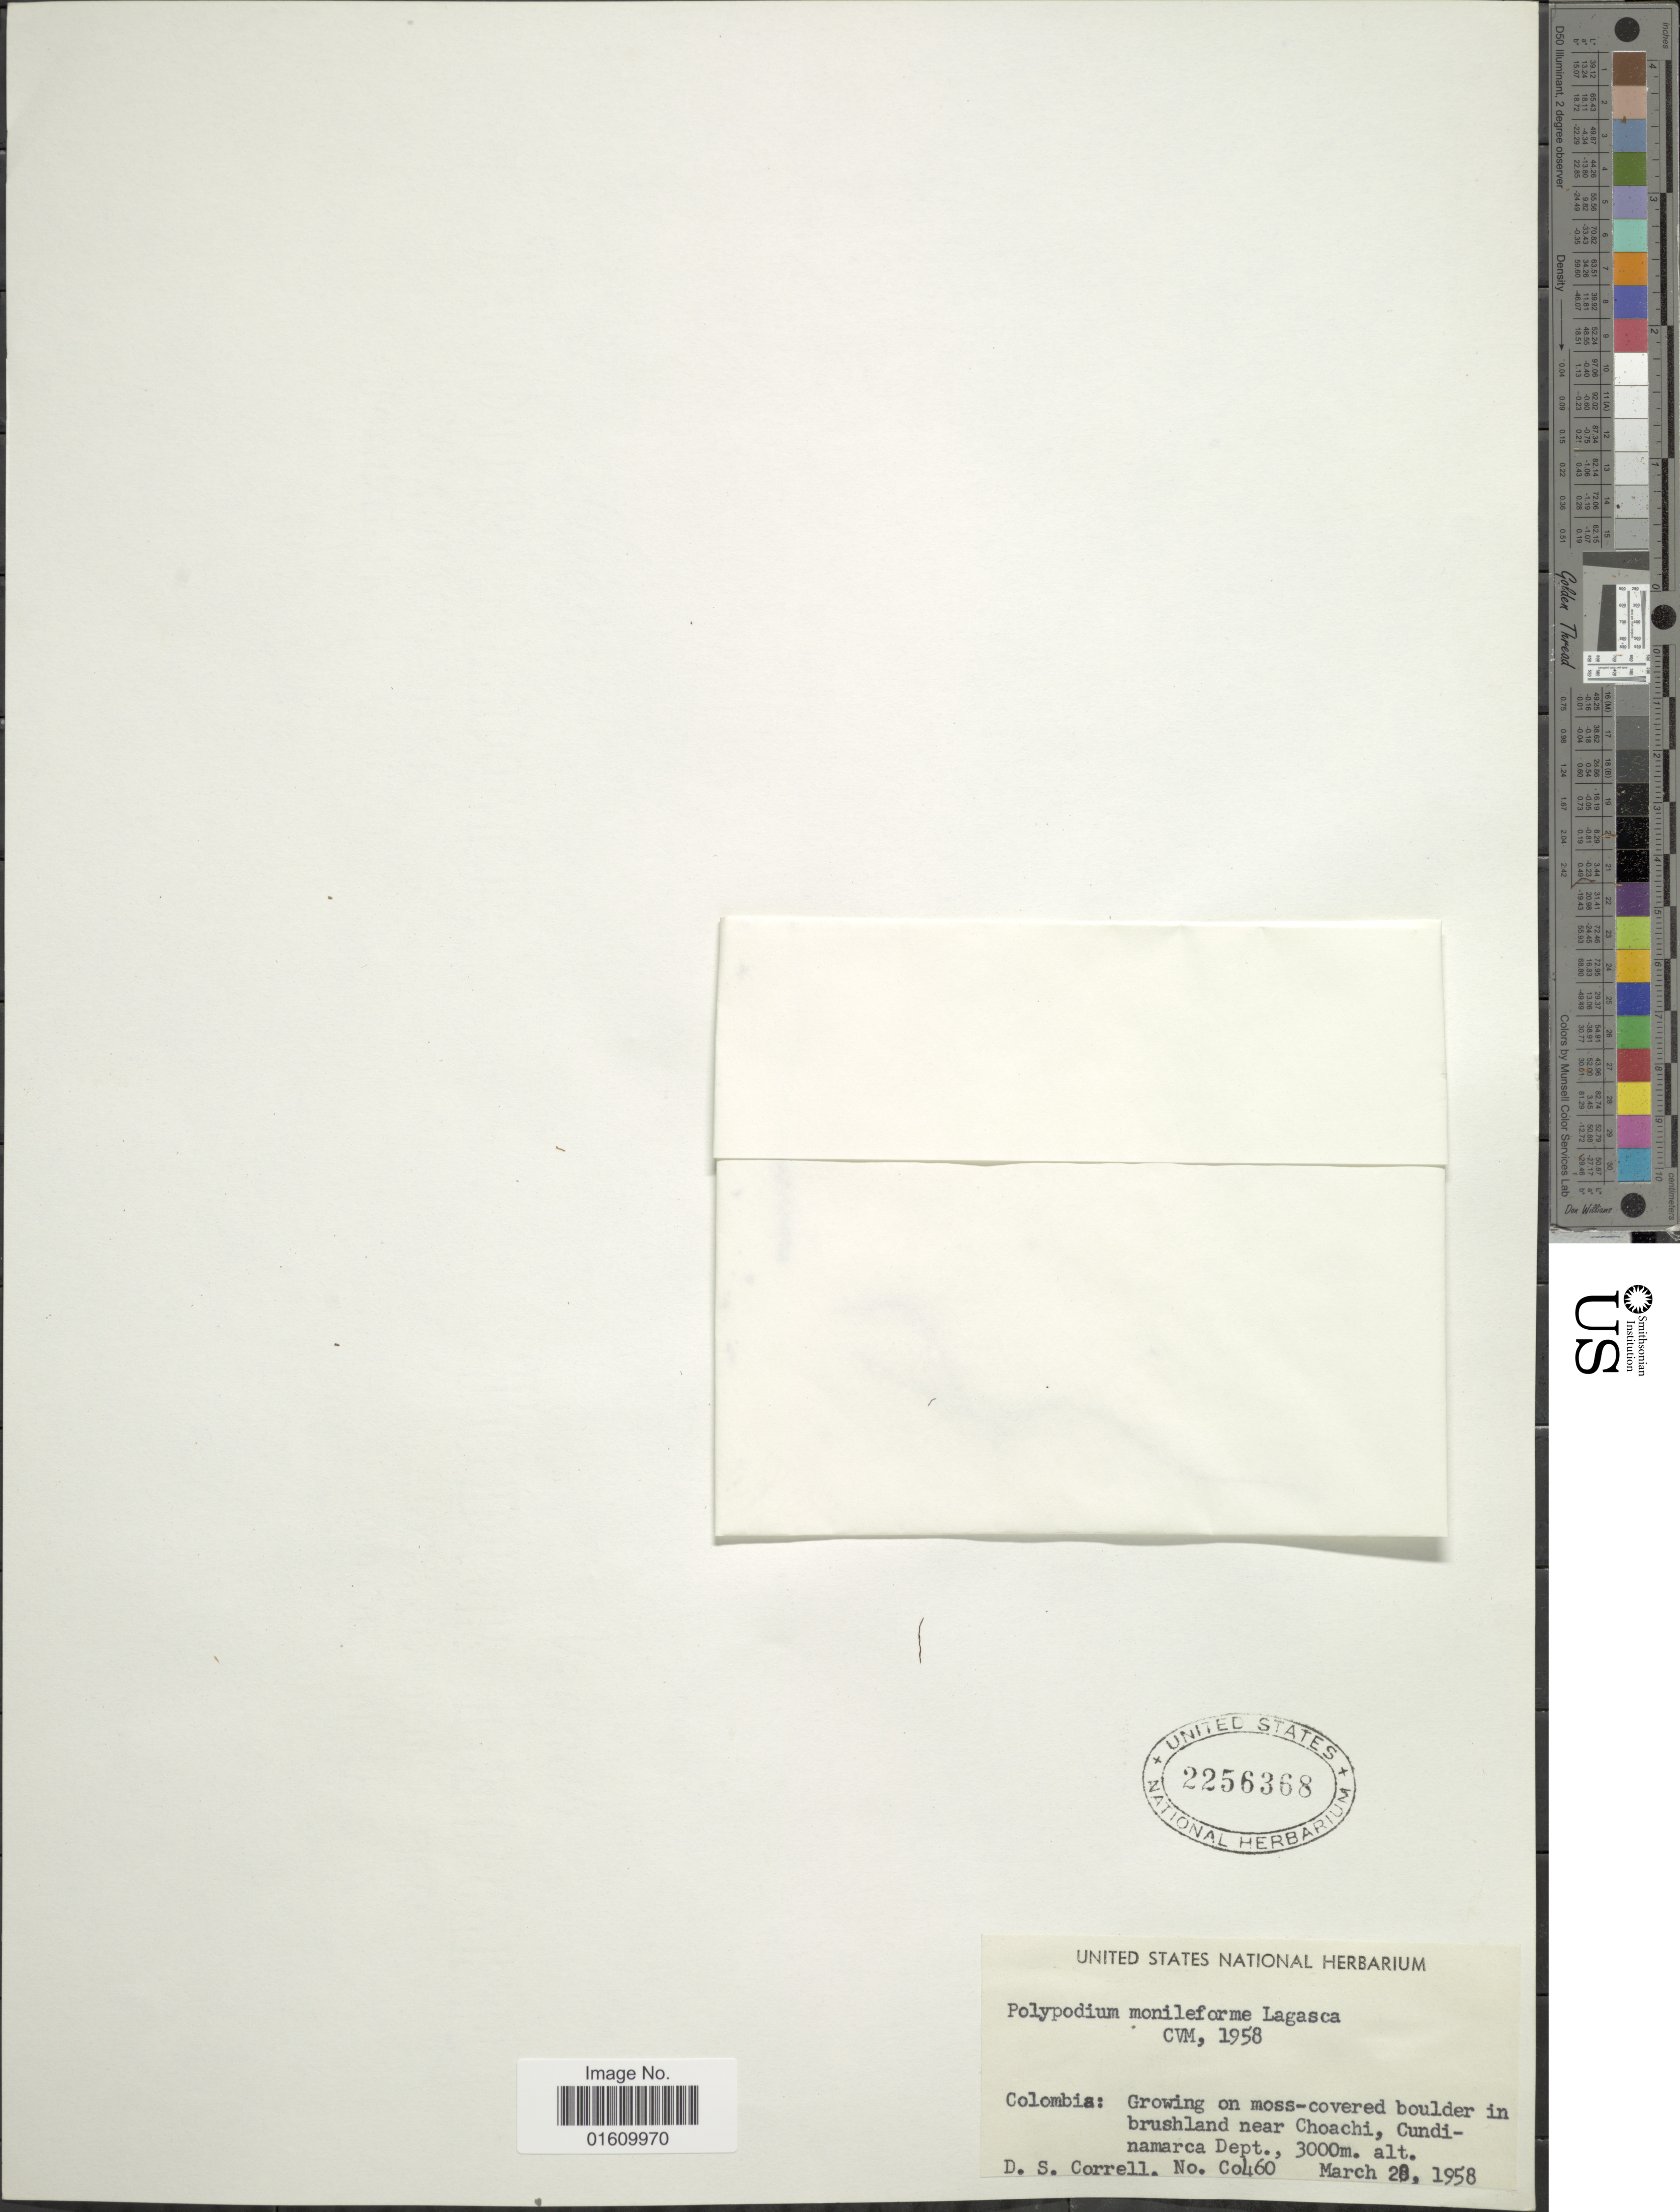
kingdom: Plantae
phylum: Tracheophyta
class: Polypodiopsida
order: Polypodiales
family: Polypodiaceae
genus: Melpomene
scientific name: Melpomene moniliformis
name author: (Lag. ex Sw.) A.R. Sm. & R.C. Moran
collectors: D. S. Correll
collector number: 460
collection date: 1958-03-28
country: Colombia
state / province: Cundinamarca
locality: In Brushland near Choachi, Cundinamarca Dept.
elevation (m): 3000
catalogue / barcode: US 2256368